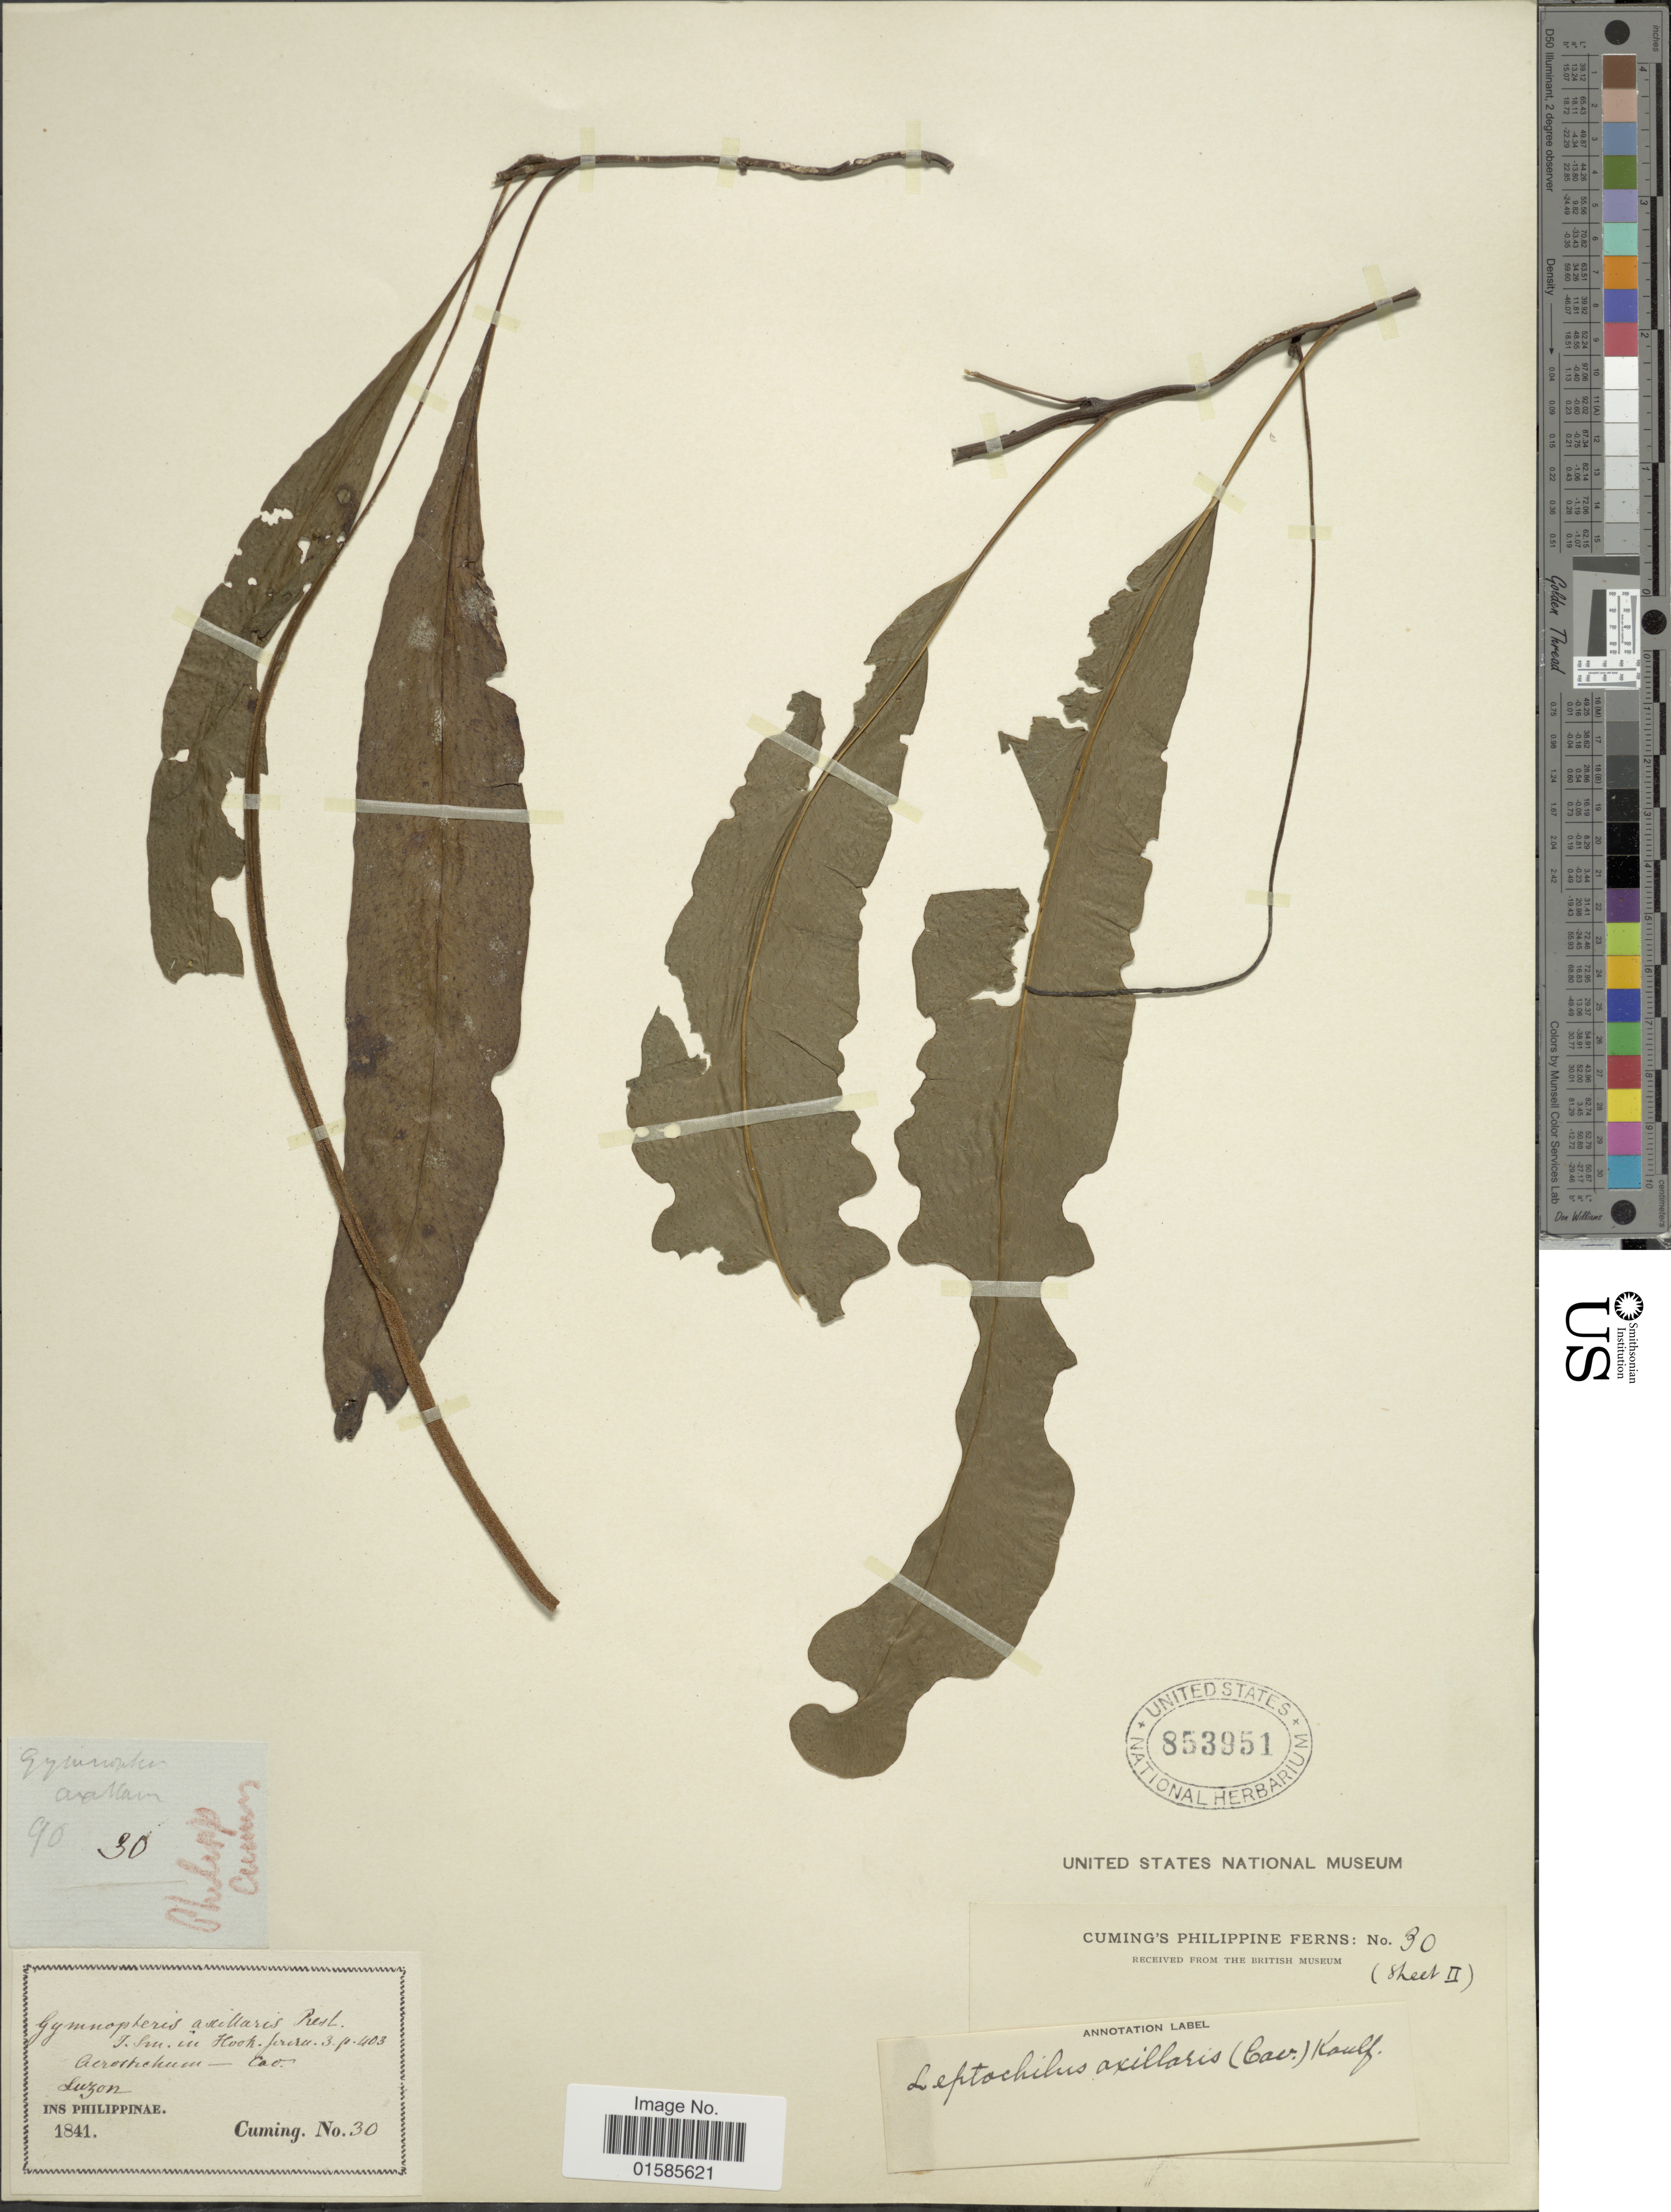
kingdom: Plantae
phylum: Tracheophyta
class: Polypodiopsida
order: Polypodiales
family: Polypodiaceae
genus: Leptochilus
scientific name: Leptochilus axillaris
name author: (Cav.) Kaulf.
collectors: -. Cuming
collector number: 30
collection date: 1841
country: Philippines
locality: Luzon, Ins Philippinae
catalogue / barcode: US 853951